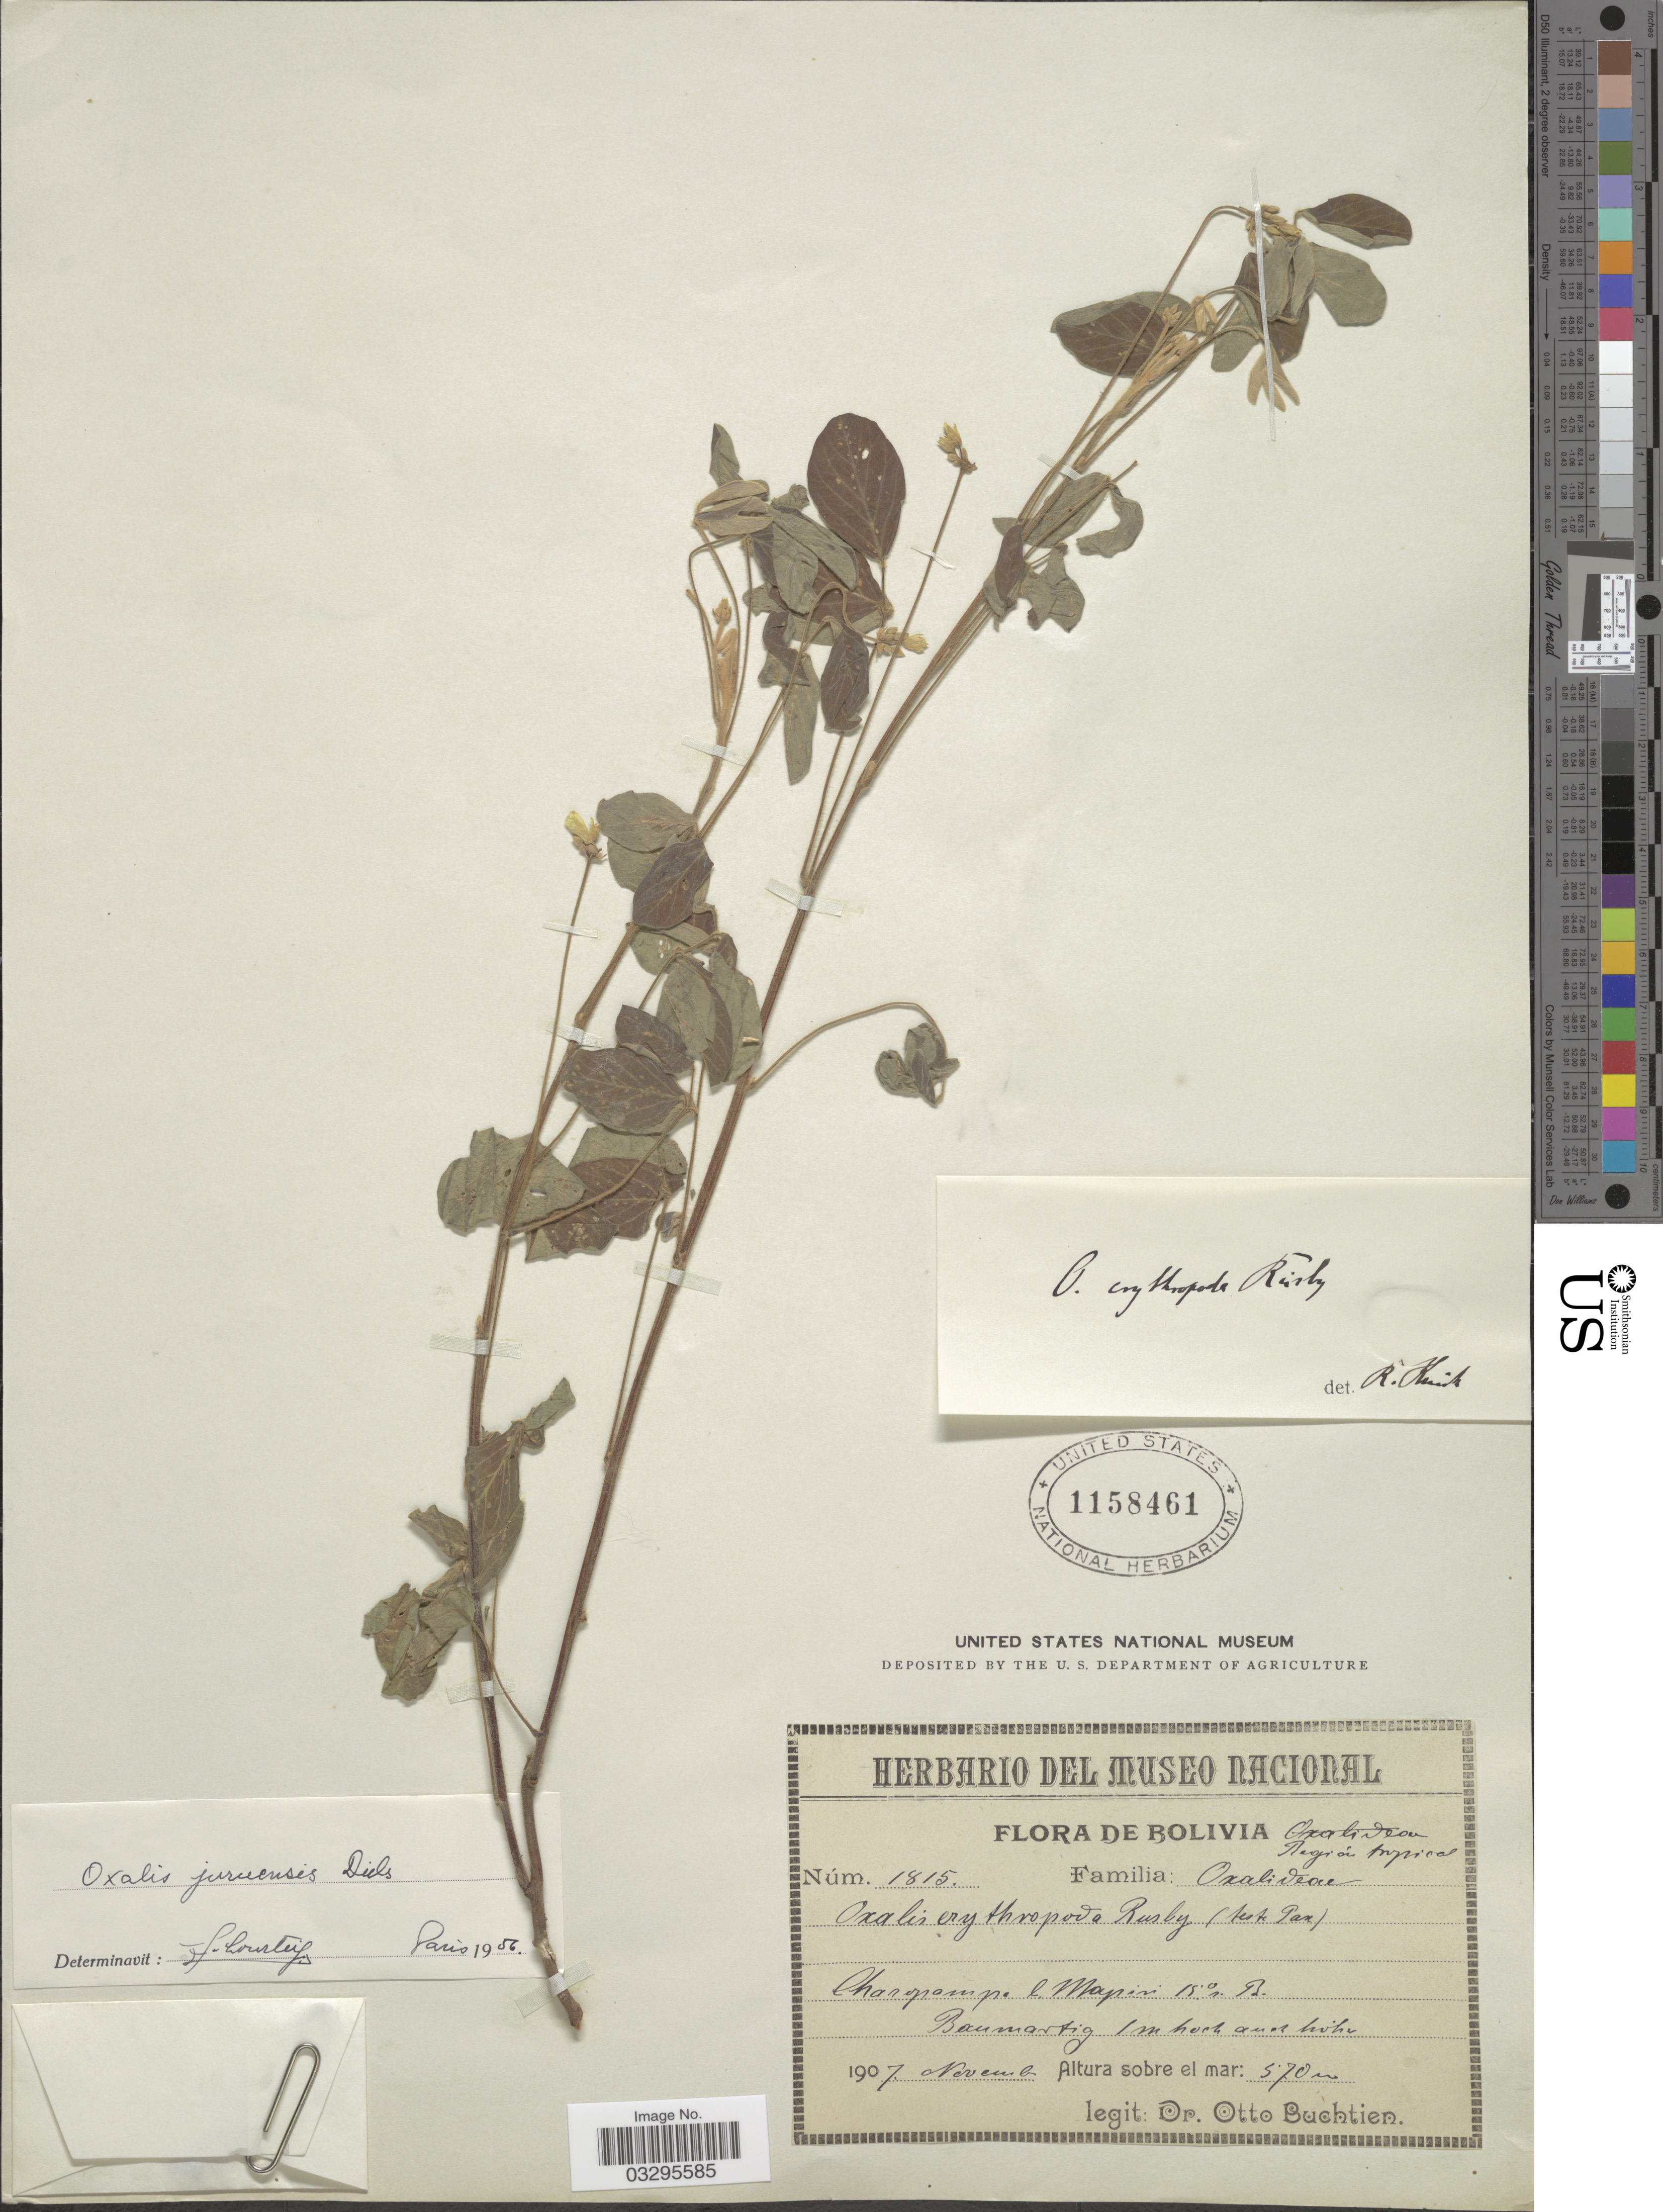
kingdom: Plantae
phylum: Tracheophyta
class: Magnoliopsida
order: Oxalidales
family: Oxalidaceae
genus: Oxalis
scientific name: Oxalis juruensis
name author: Diels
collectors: O. Buchtien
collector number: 1815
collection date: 1907-11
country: Bolivia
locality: Región tropical. Charopampa l. Mapiri 15°s. Br.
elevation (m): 570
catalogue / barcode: US 1158461